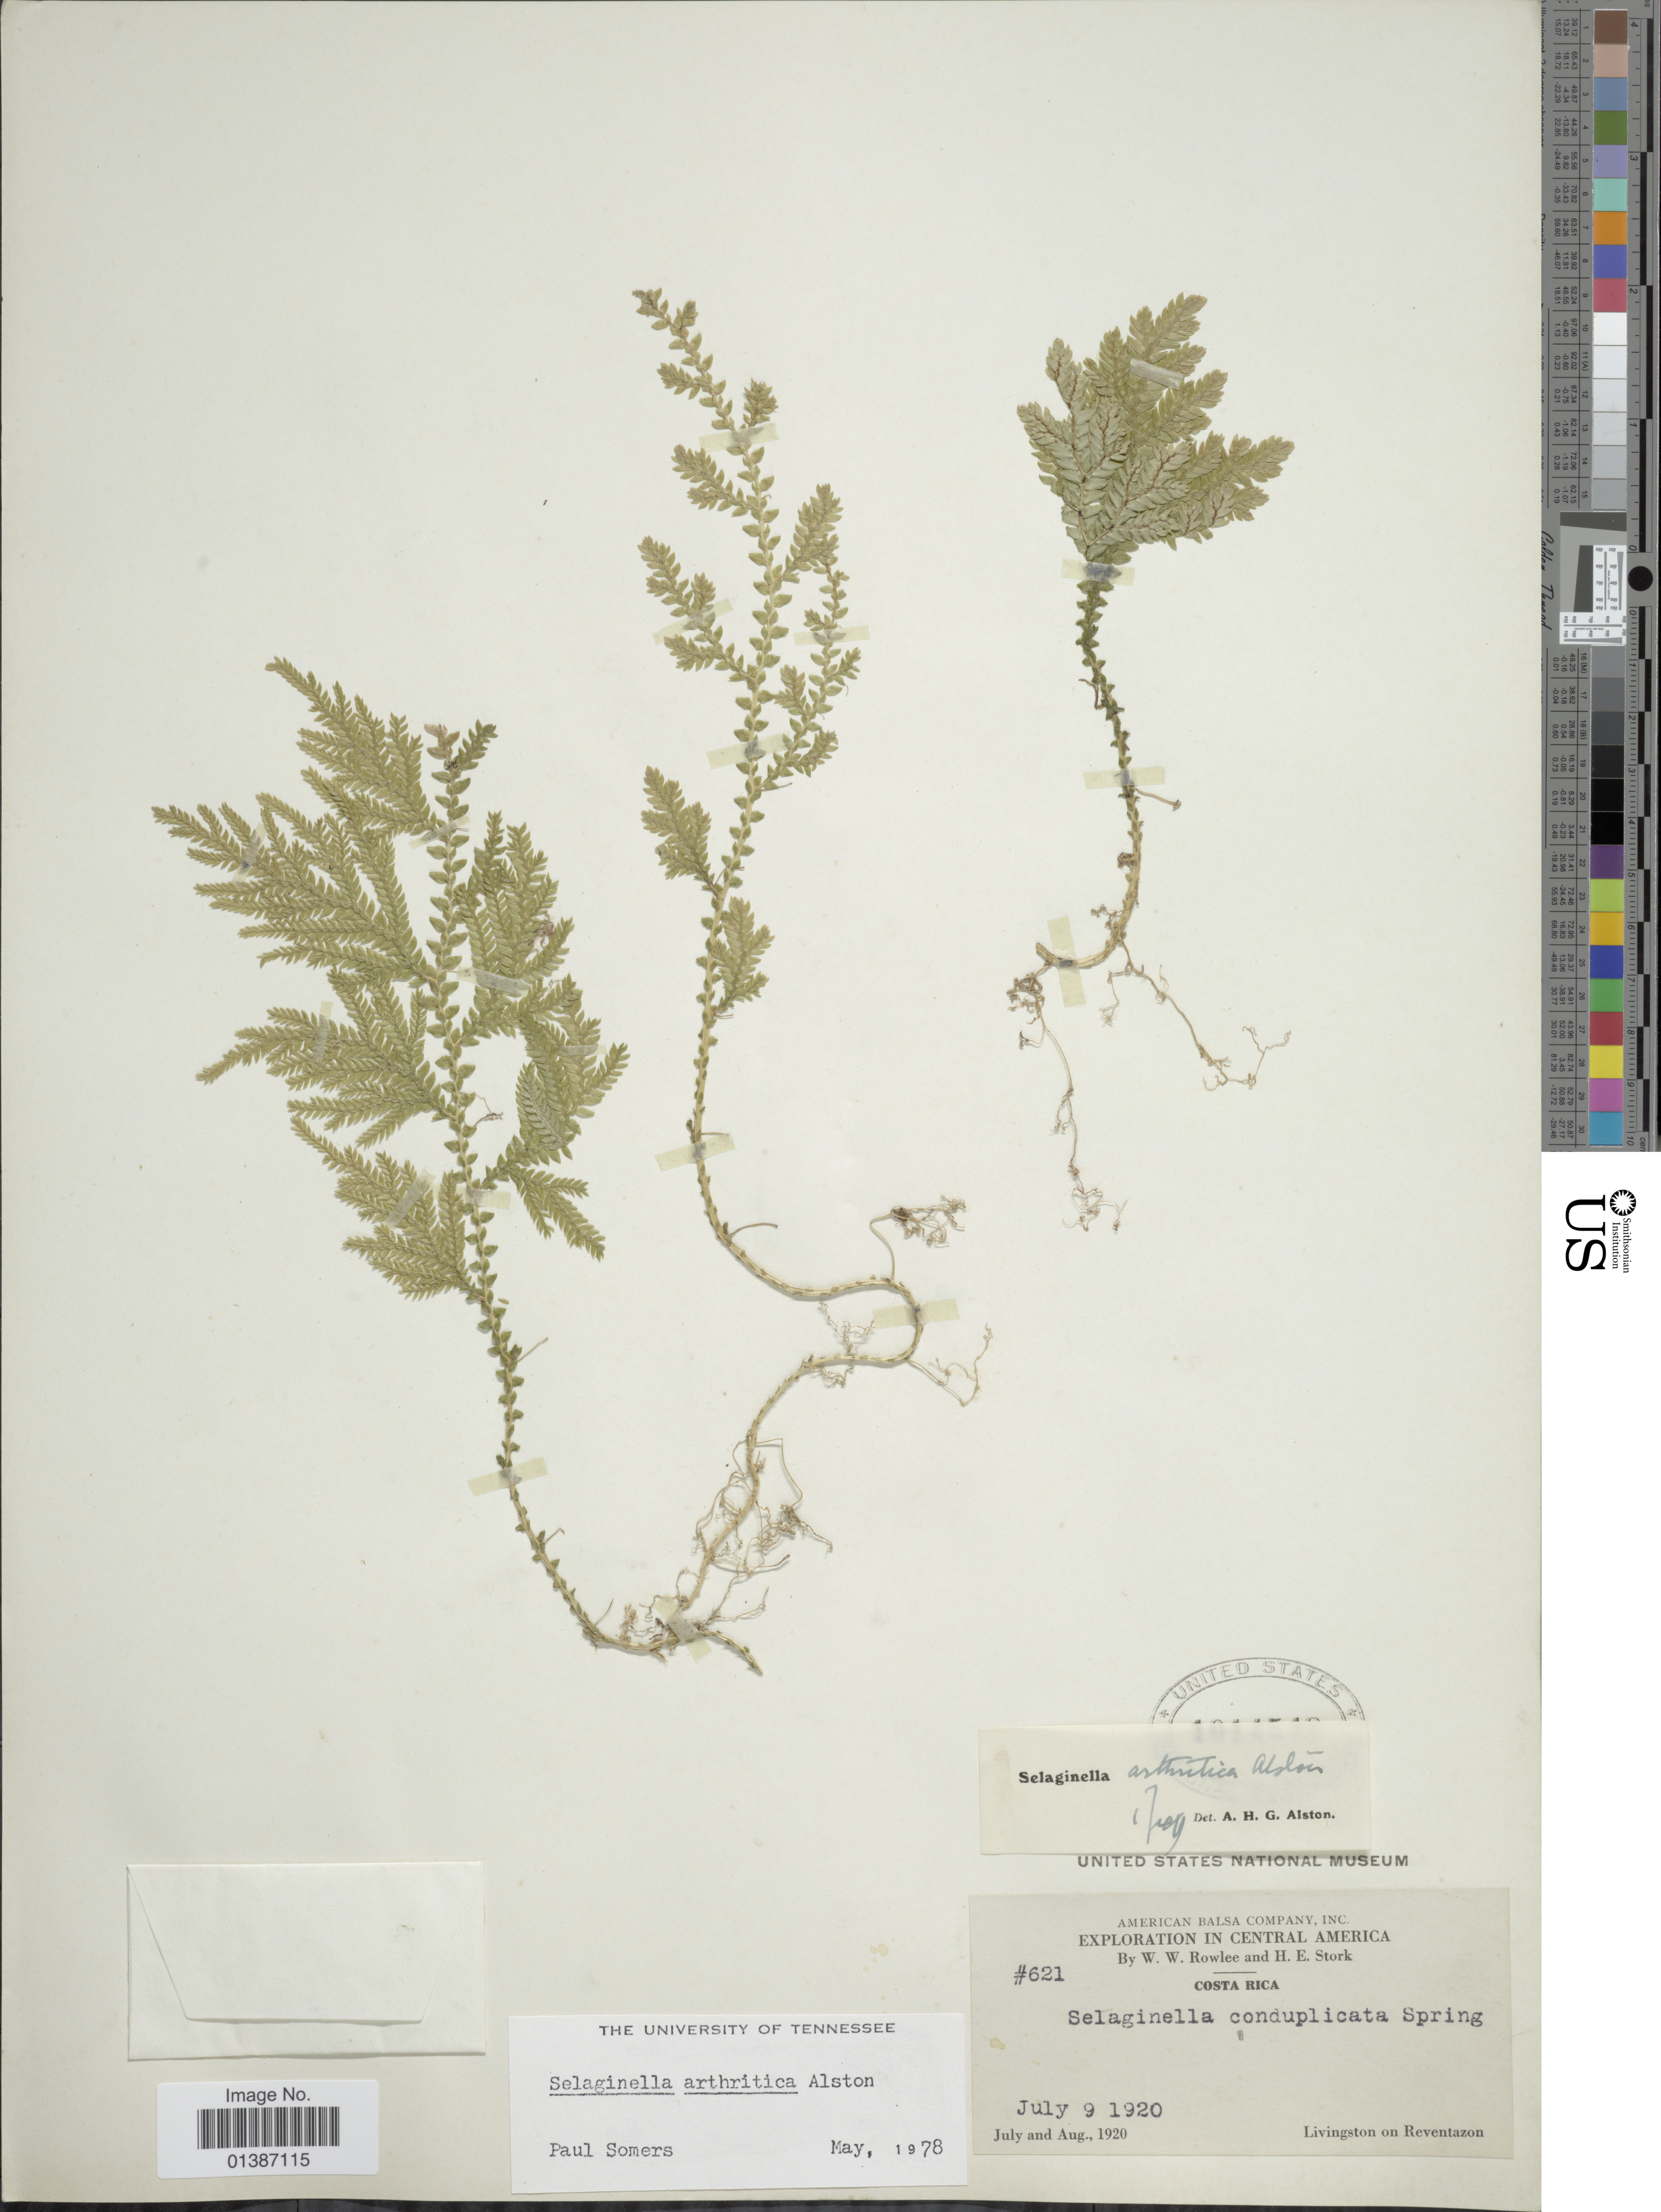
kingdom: Plantae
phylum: Tracheophyta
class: Lycopodiopsida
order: Selaginellales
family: Selaginellaceae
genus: Selaginella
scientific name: Selaginella arthritica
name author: Alston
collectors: W. W. Rowlee & H. E. Stork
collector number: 621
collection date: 1920-07-09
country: Costa Rica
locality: Livingston on Reventazon